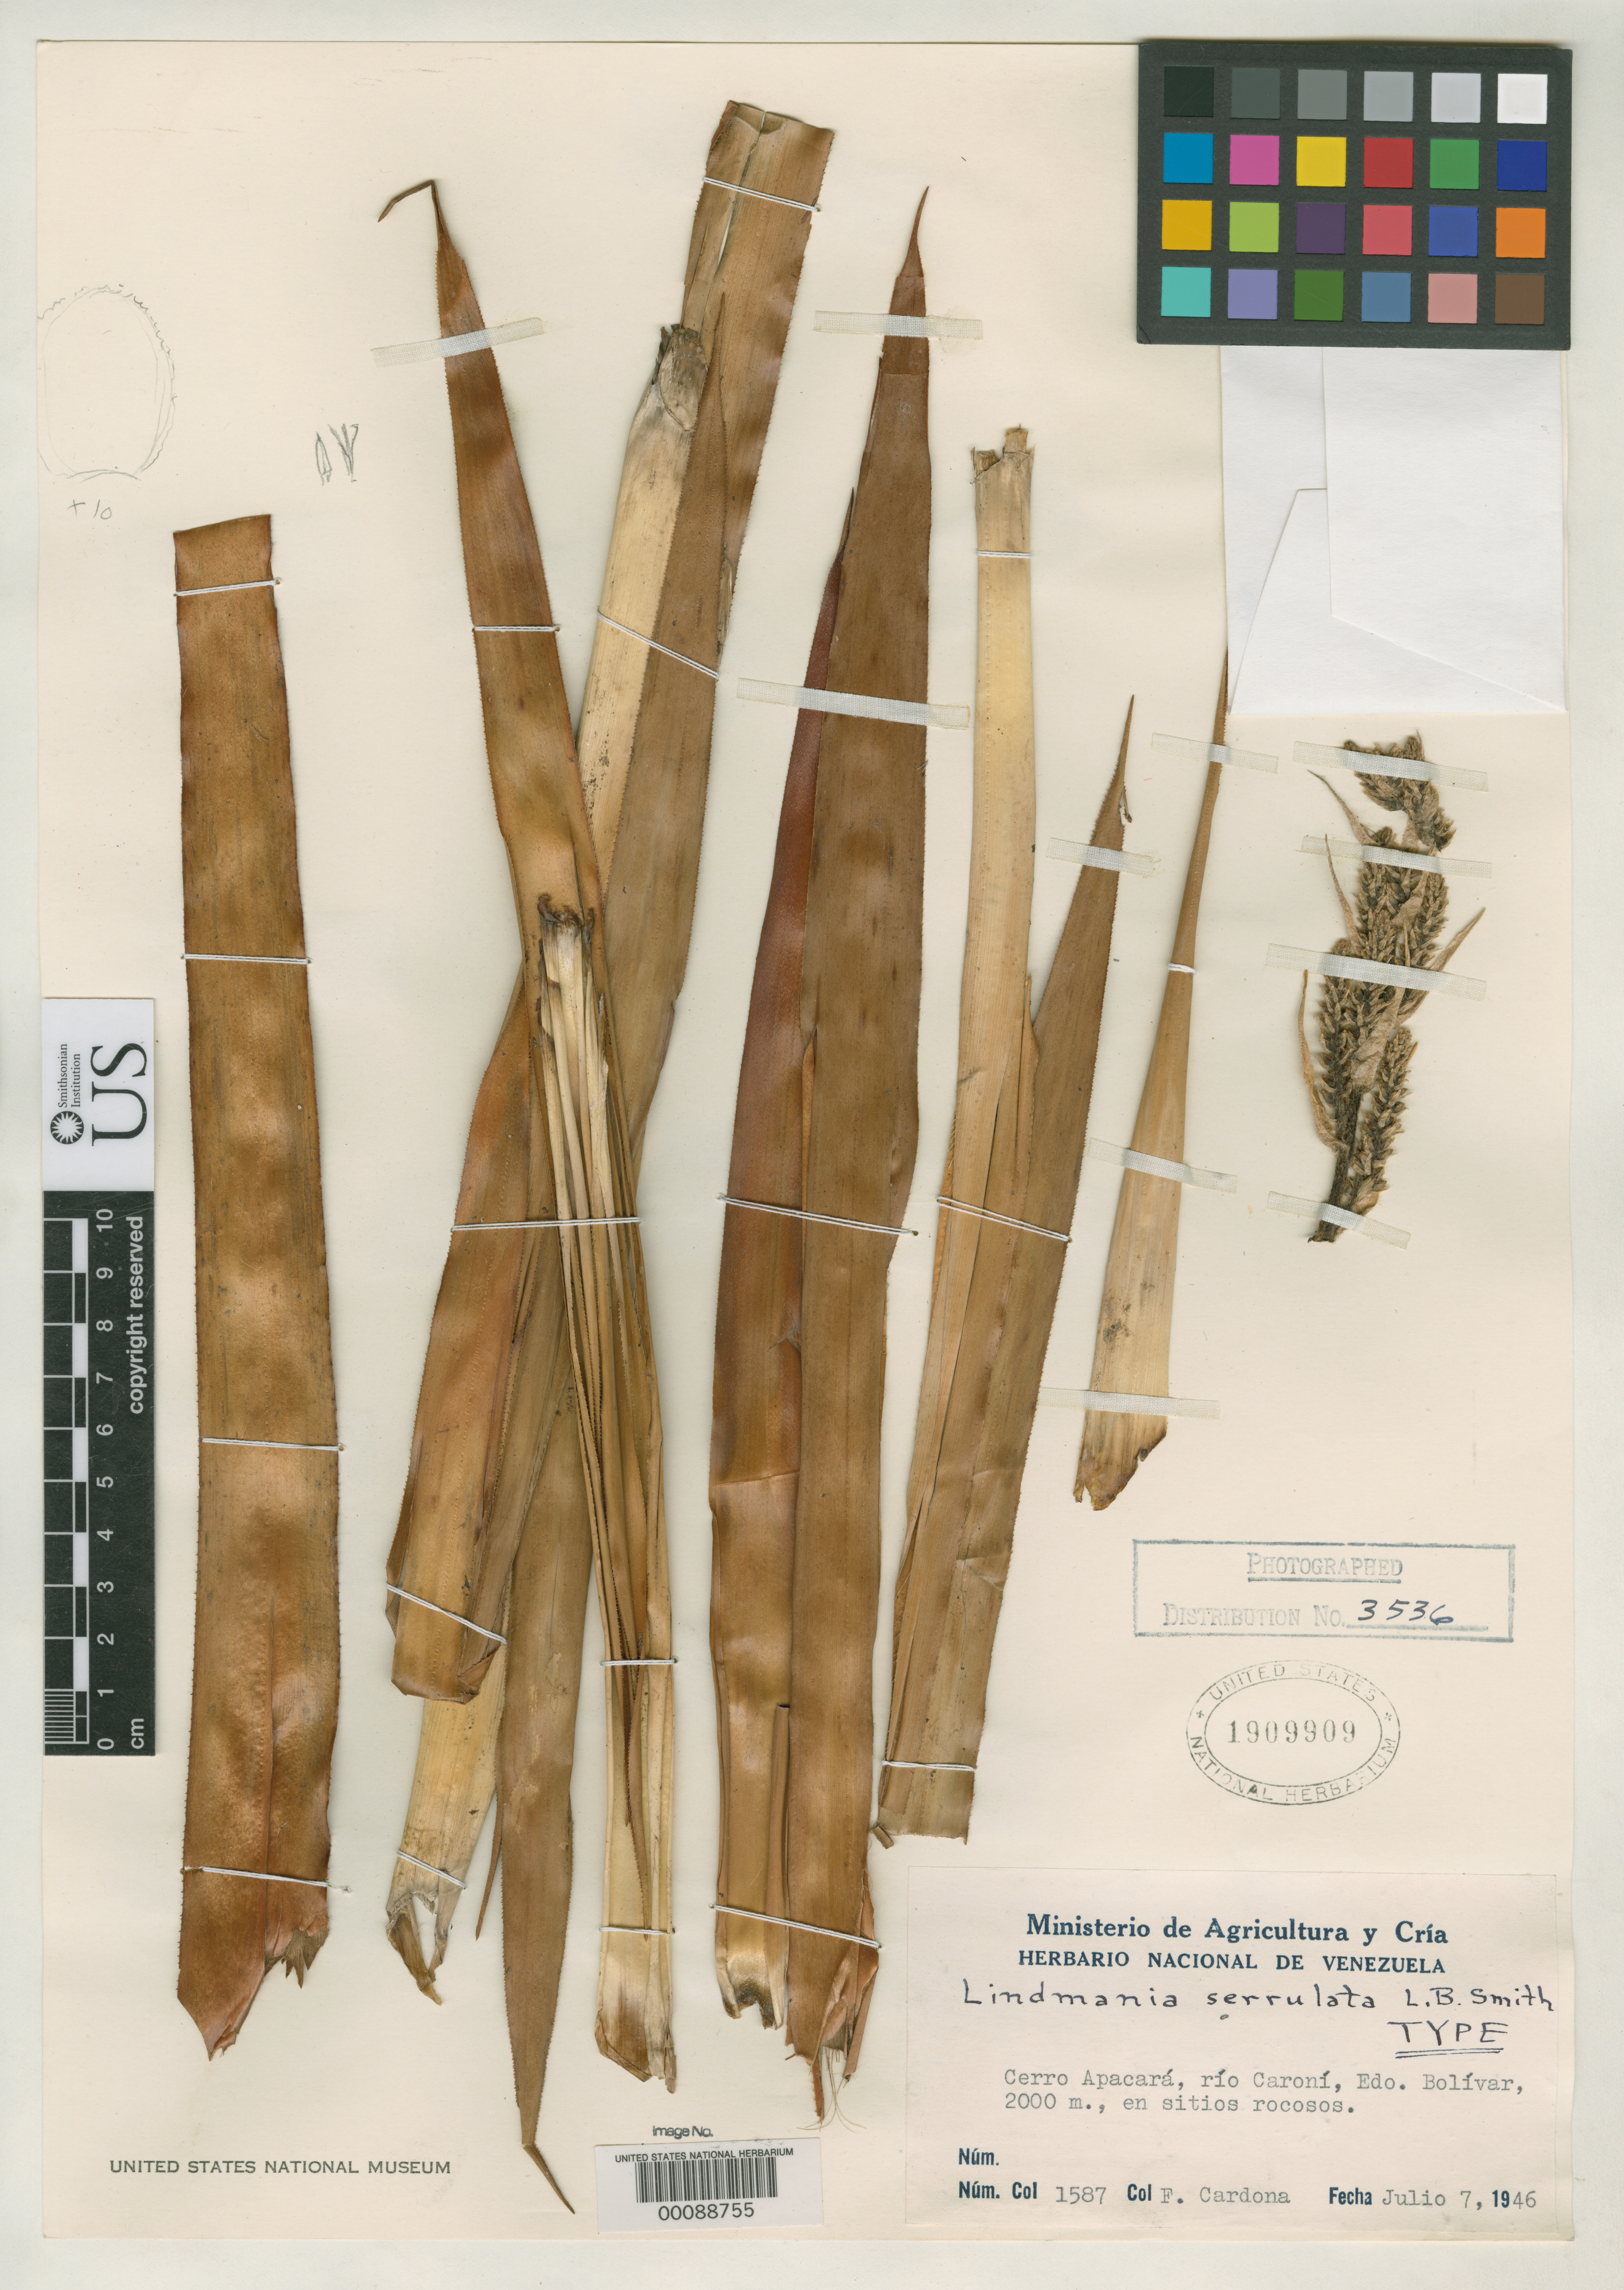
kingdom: Plantae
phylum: Tracheophyta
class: Liliopsida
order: Poales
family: Bromeliaceae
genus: Lindmania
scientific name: Lindmania serrulata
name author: L.B. Sm.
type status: Holotype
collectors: F. Cardona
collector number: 1587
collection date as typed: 07 Jul 1946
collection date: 1946-07-07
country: Venezuela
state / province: Bolivar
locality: Cerro Apacara, Rio Caroni.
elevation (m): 2000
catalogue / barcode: US 1909909